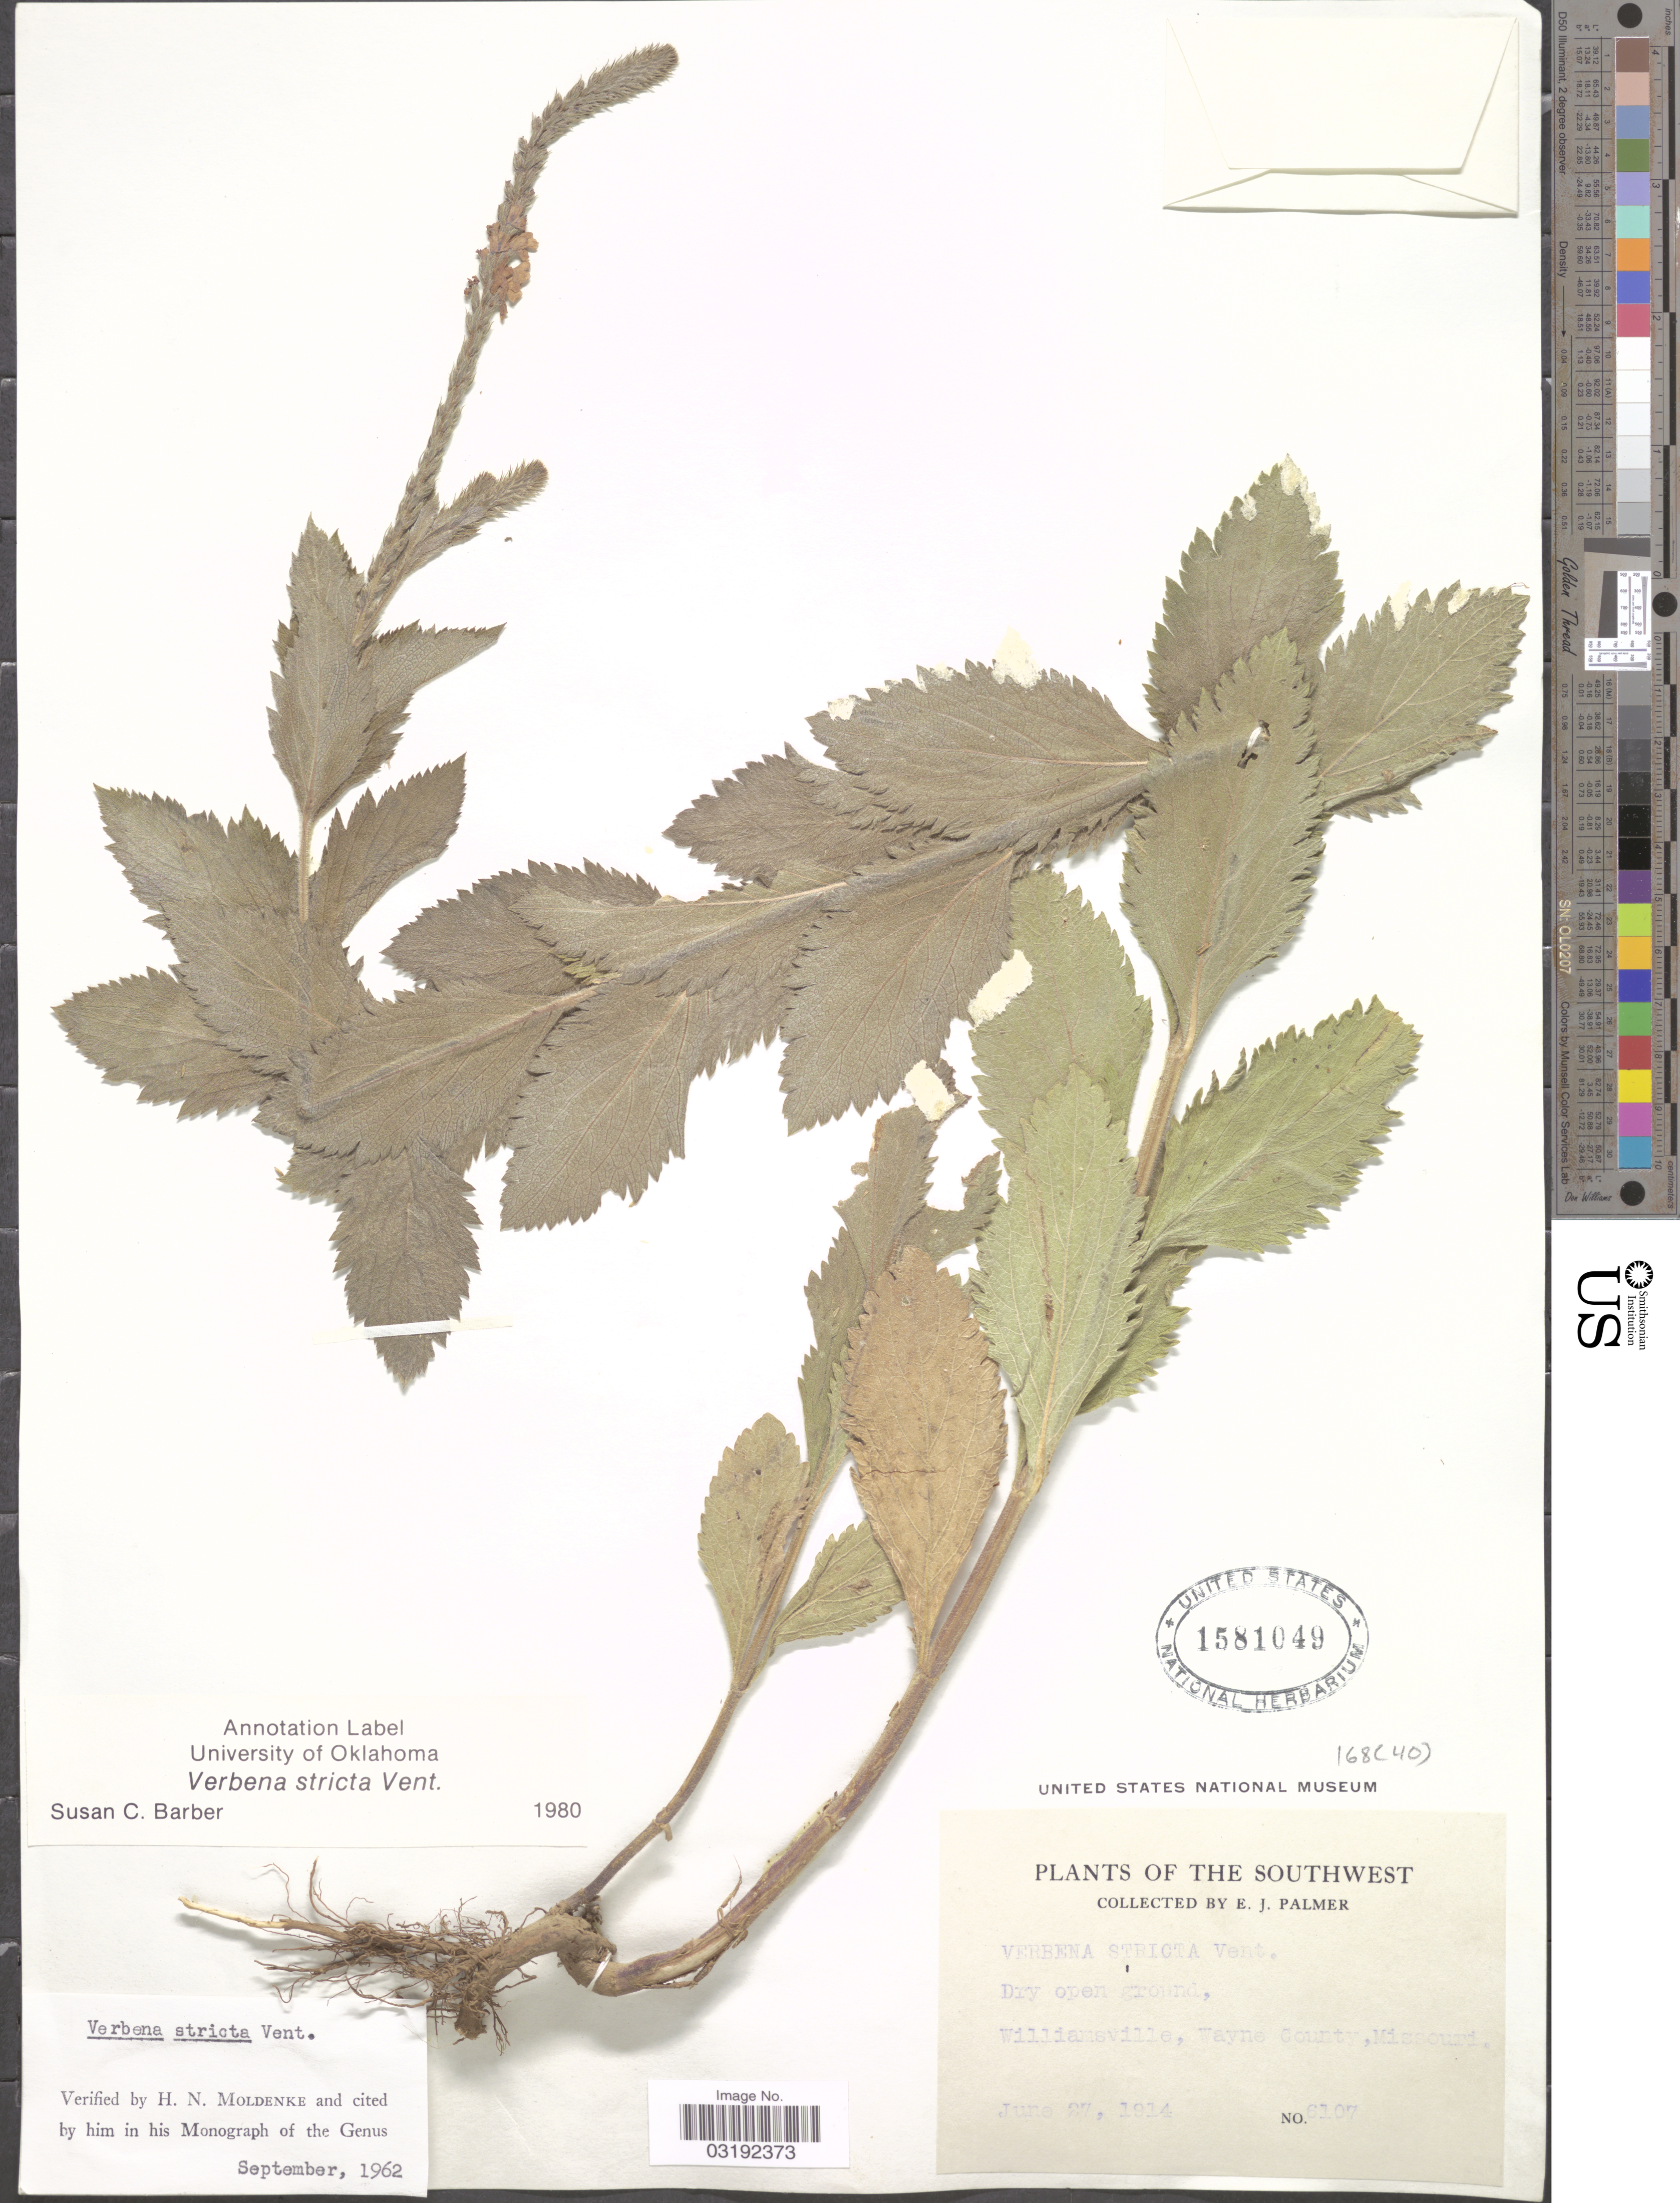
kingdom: Plantae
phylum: Tracheophyta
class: Magnoliopsida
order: Lamiales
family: Verbenaceae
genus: Verbena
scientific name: Verbena stricta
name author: Vent.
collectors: E. J. Palmer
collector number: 6107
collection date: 1914-06-27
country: United States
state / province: Missouri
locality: The Southwest, Williamsville, Wayne County.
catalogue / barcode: US 1581049